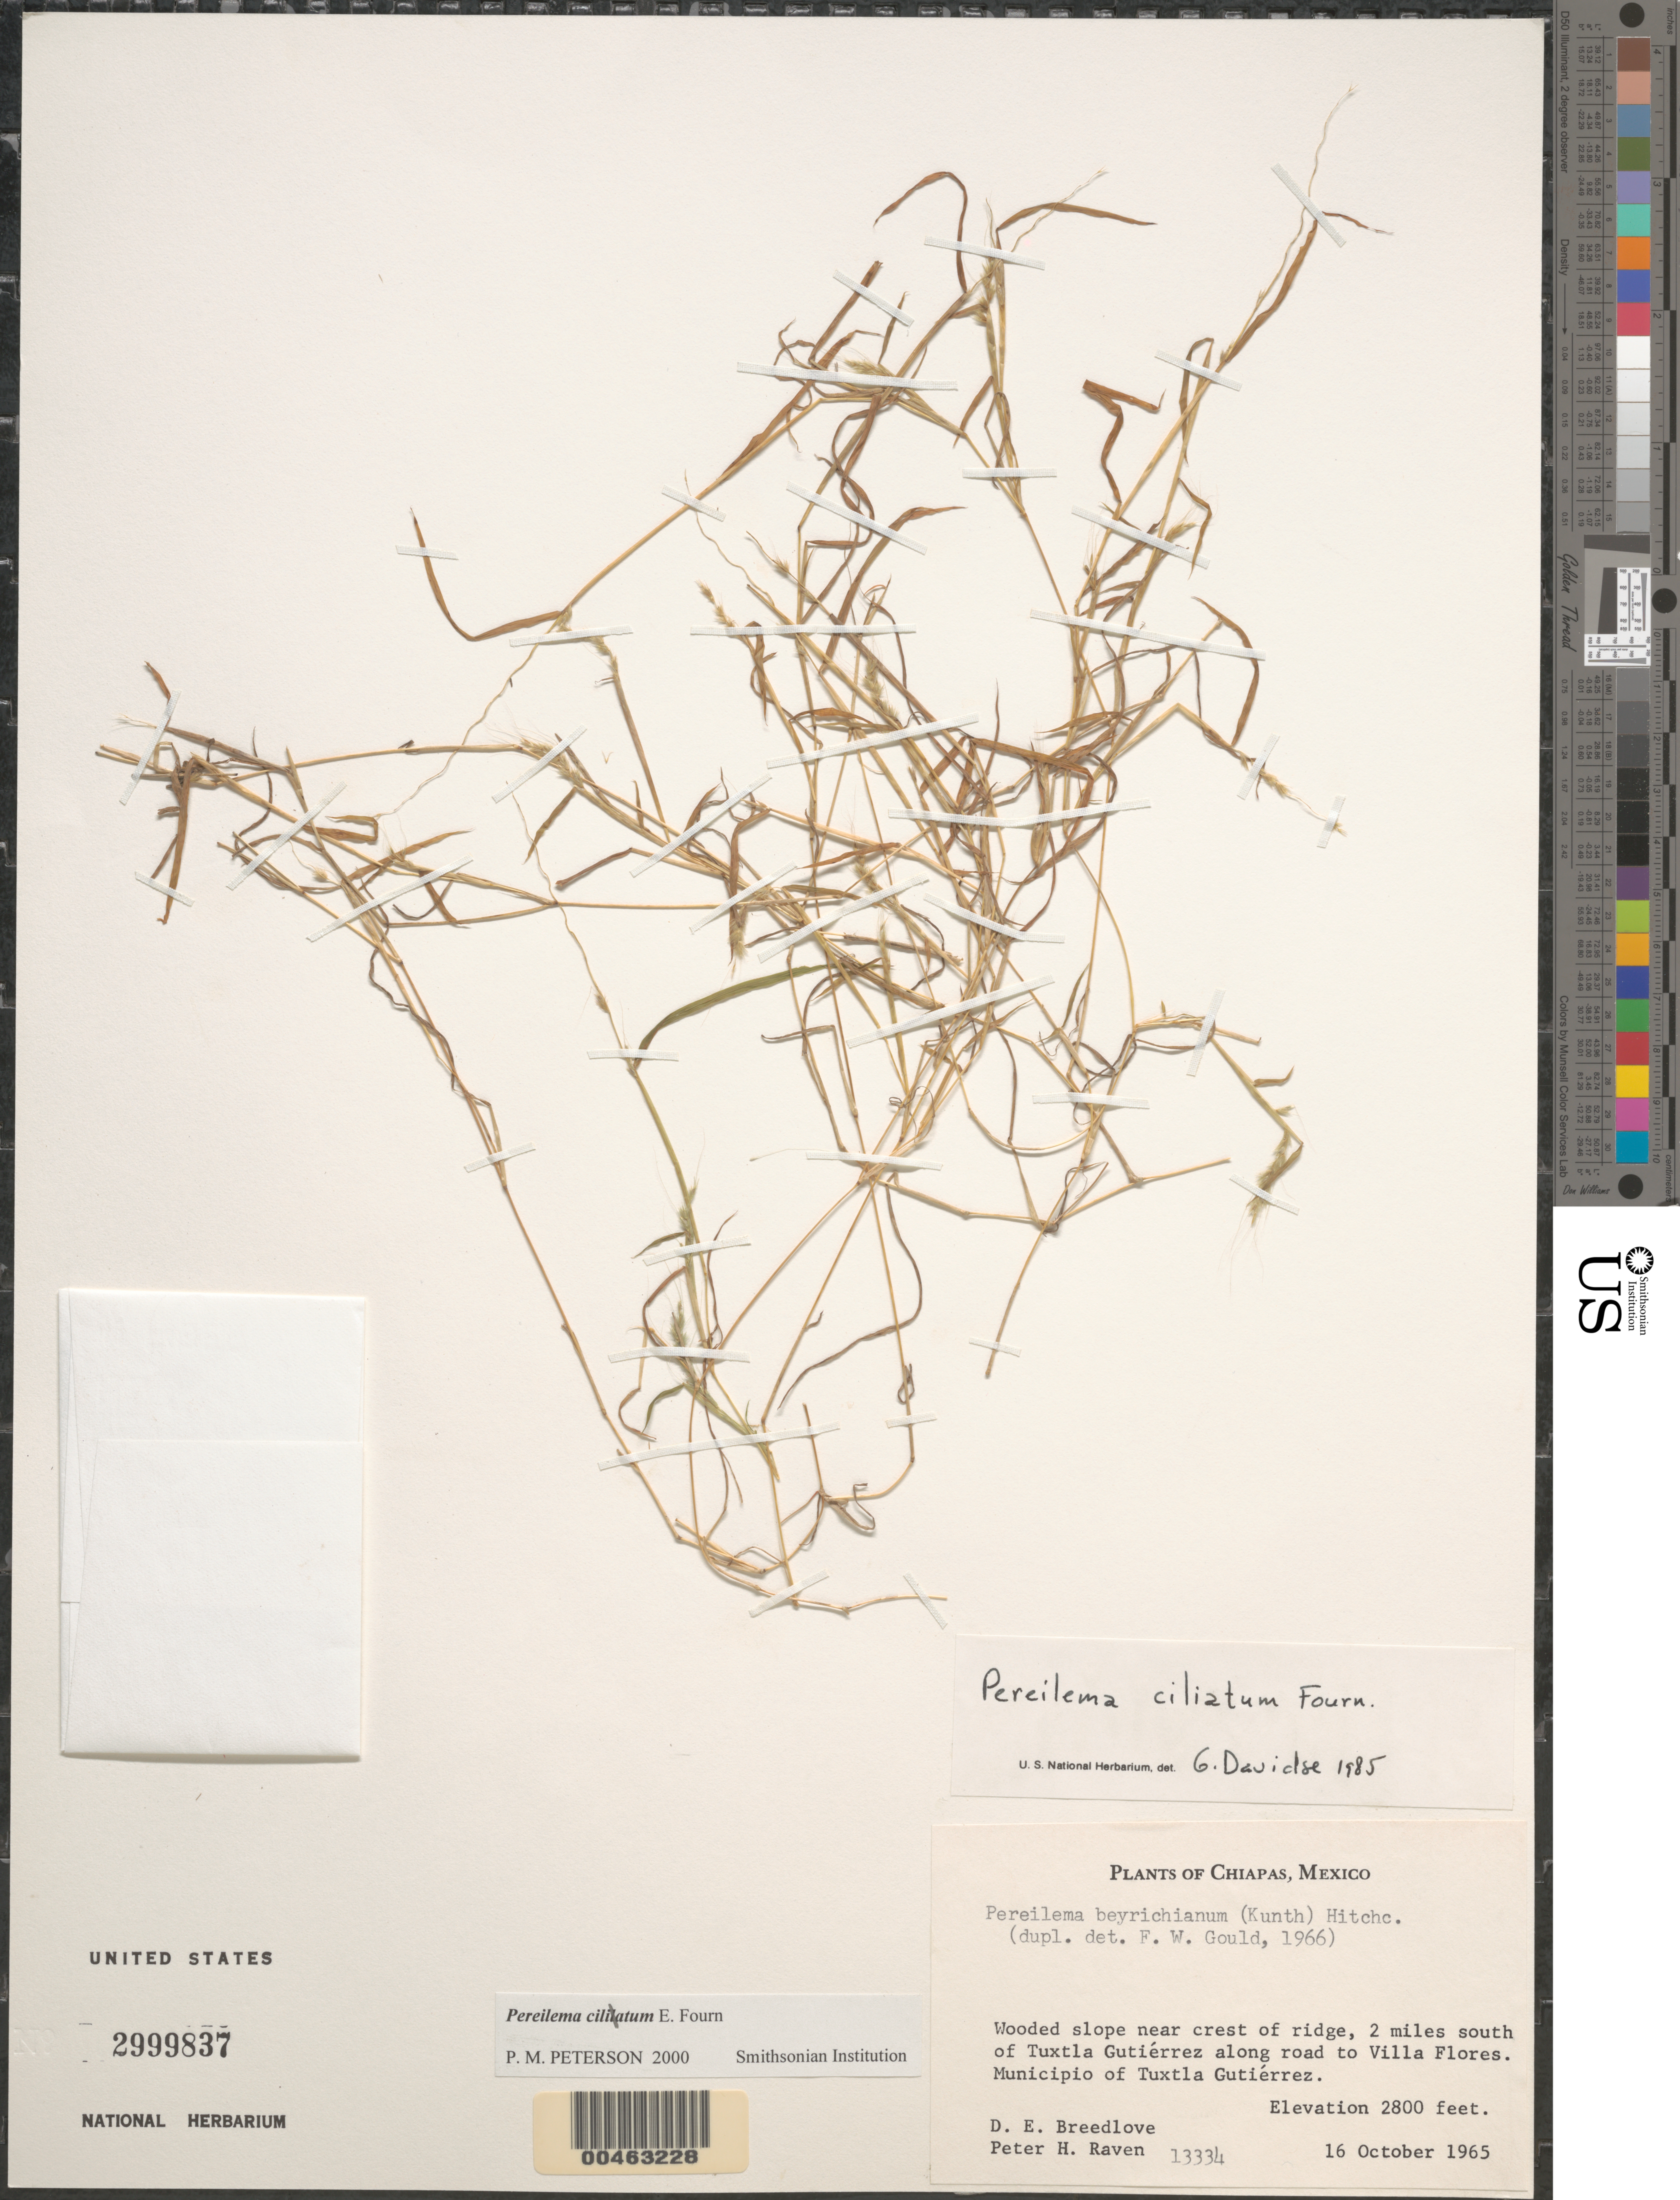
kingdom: Plantae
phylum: Tracheophyta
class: Liliopsida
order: Poales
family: Poaceae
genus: Pereilema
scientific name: Pereilema ciliatum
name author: E. Fourn.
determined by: Davidse, Gerrit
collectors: D. E. Breedlove & P. H. Raven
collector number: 13334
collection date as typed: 16 Oct 1965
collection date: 1965-10-16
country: Mexico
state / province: Chiapas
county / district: Tuxtla Gutiérrez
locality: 2 mi S of Tuxtla Gutiérrez along rd to Villa Flores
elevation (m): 853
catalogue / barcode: US 2999837